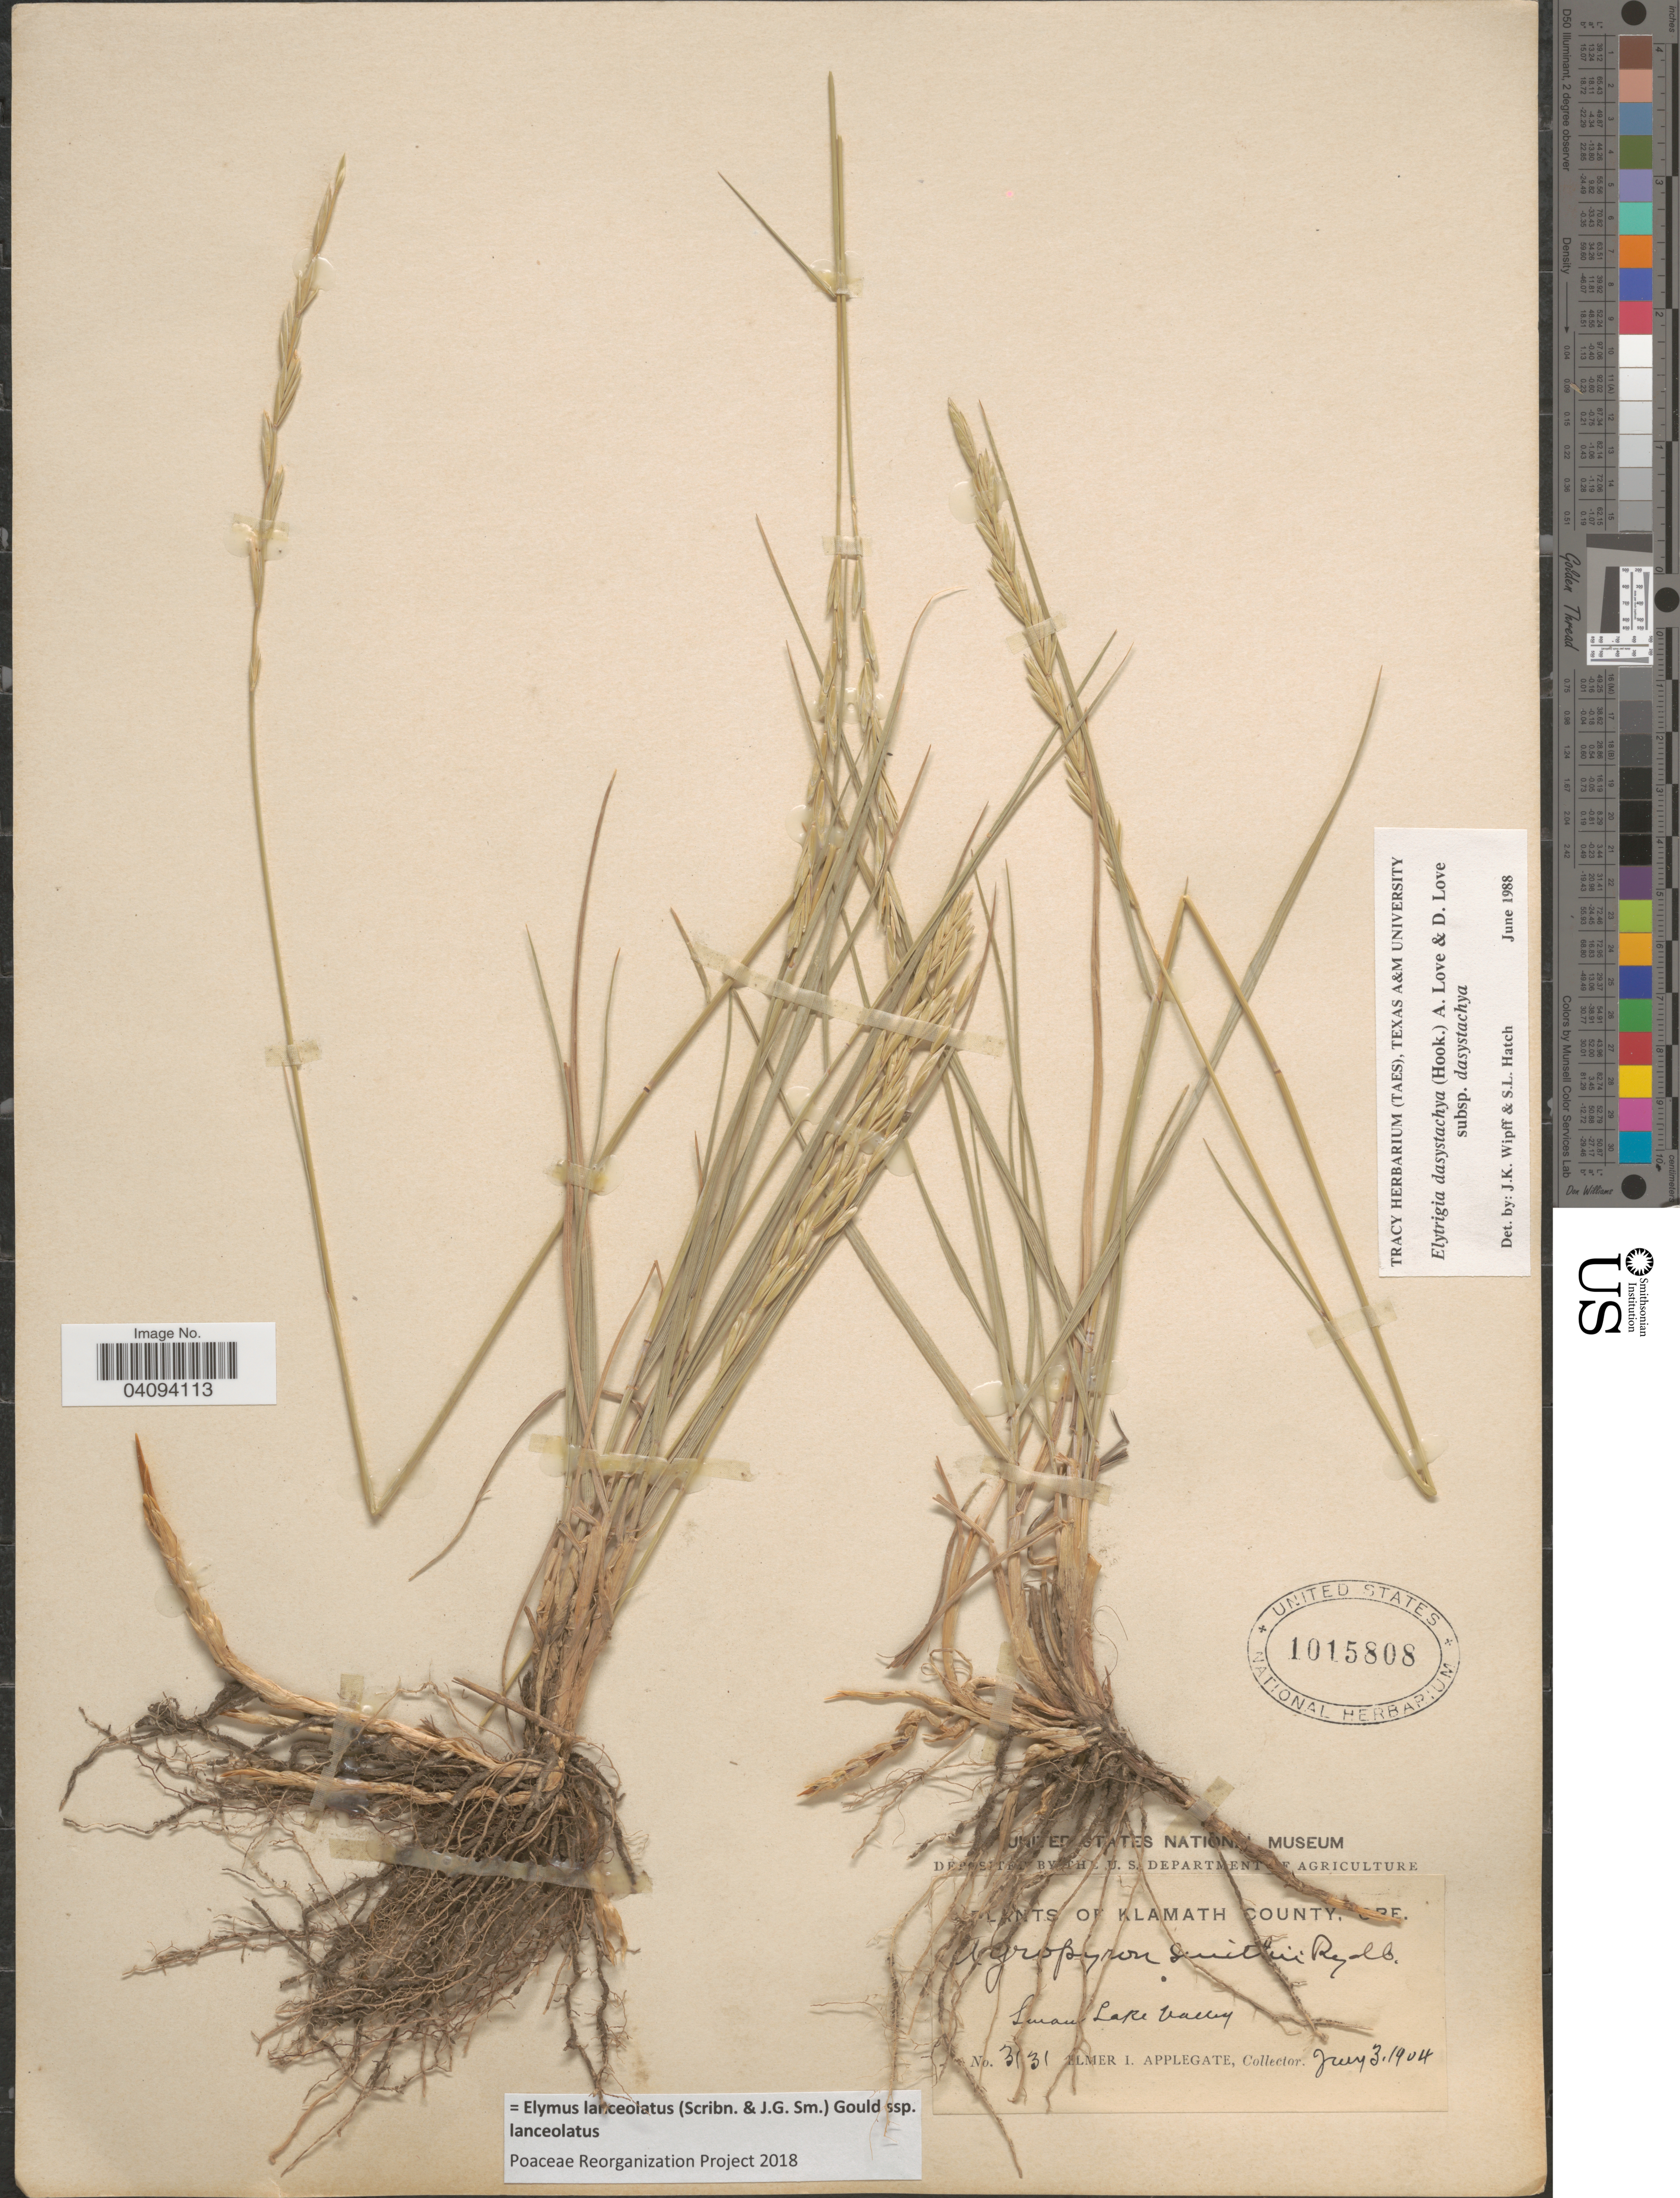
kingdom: Plantae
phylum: Tracheophyta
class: Liliopsida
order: Poales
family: Poaceae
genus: Elymus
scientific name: Elymus lanceolatus subsp. lanceolatus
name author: (Scribn. & J.G. Sm.) Gould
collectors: E. I. Applegate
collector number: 3131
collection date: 1904-07-03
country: United States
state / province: Oregon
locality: Klamath County. Swan Lake Valley.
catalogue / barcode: US 1015808